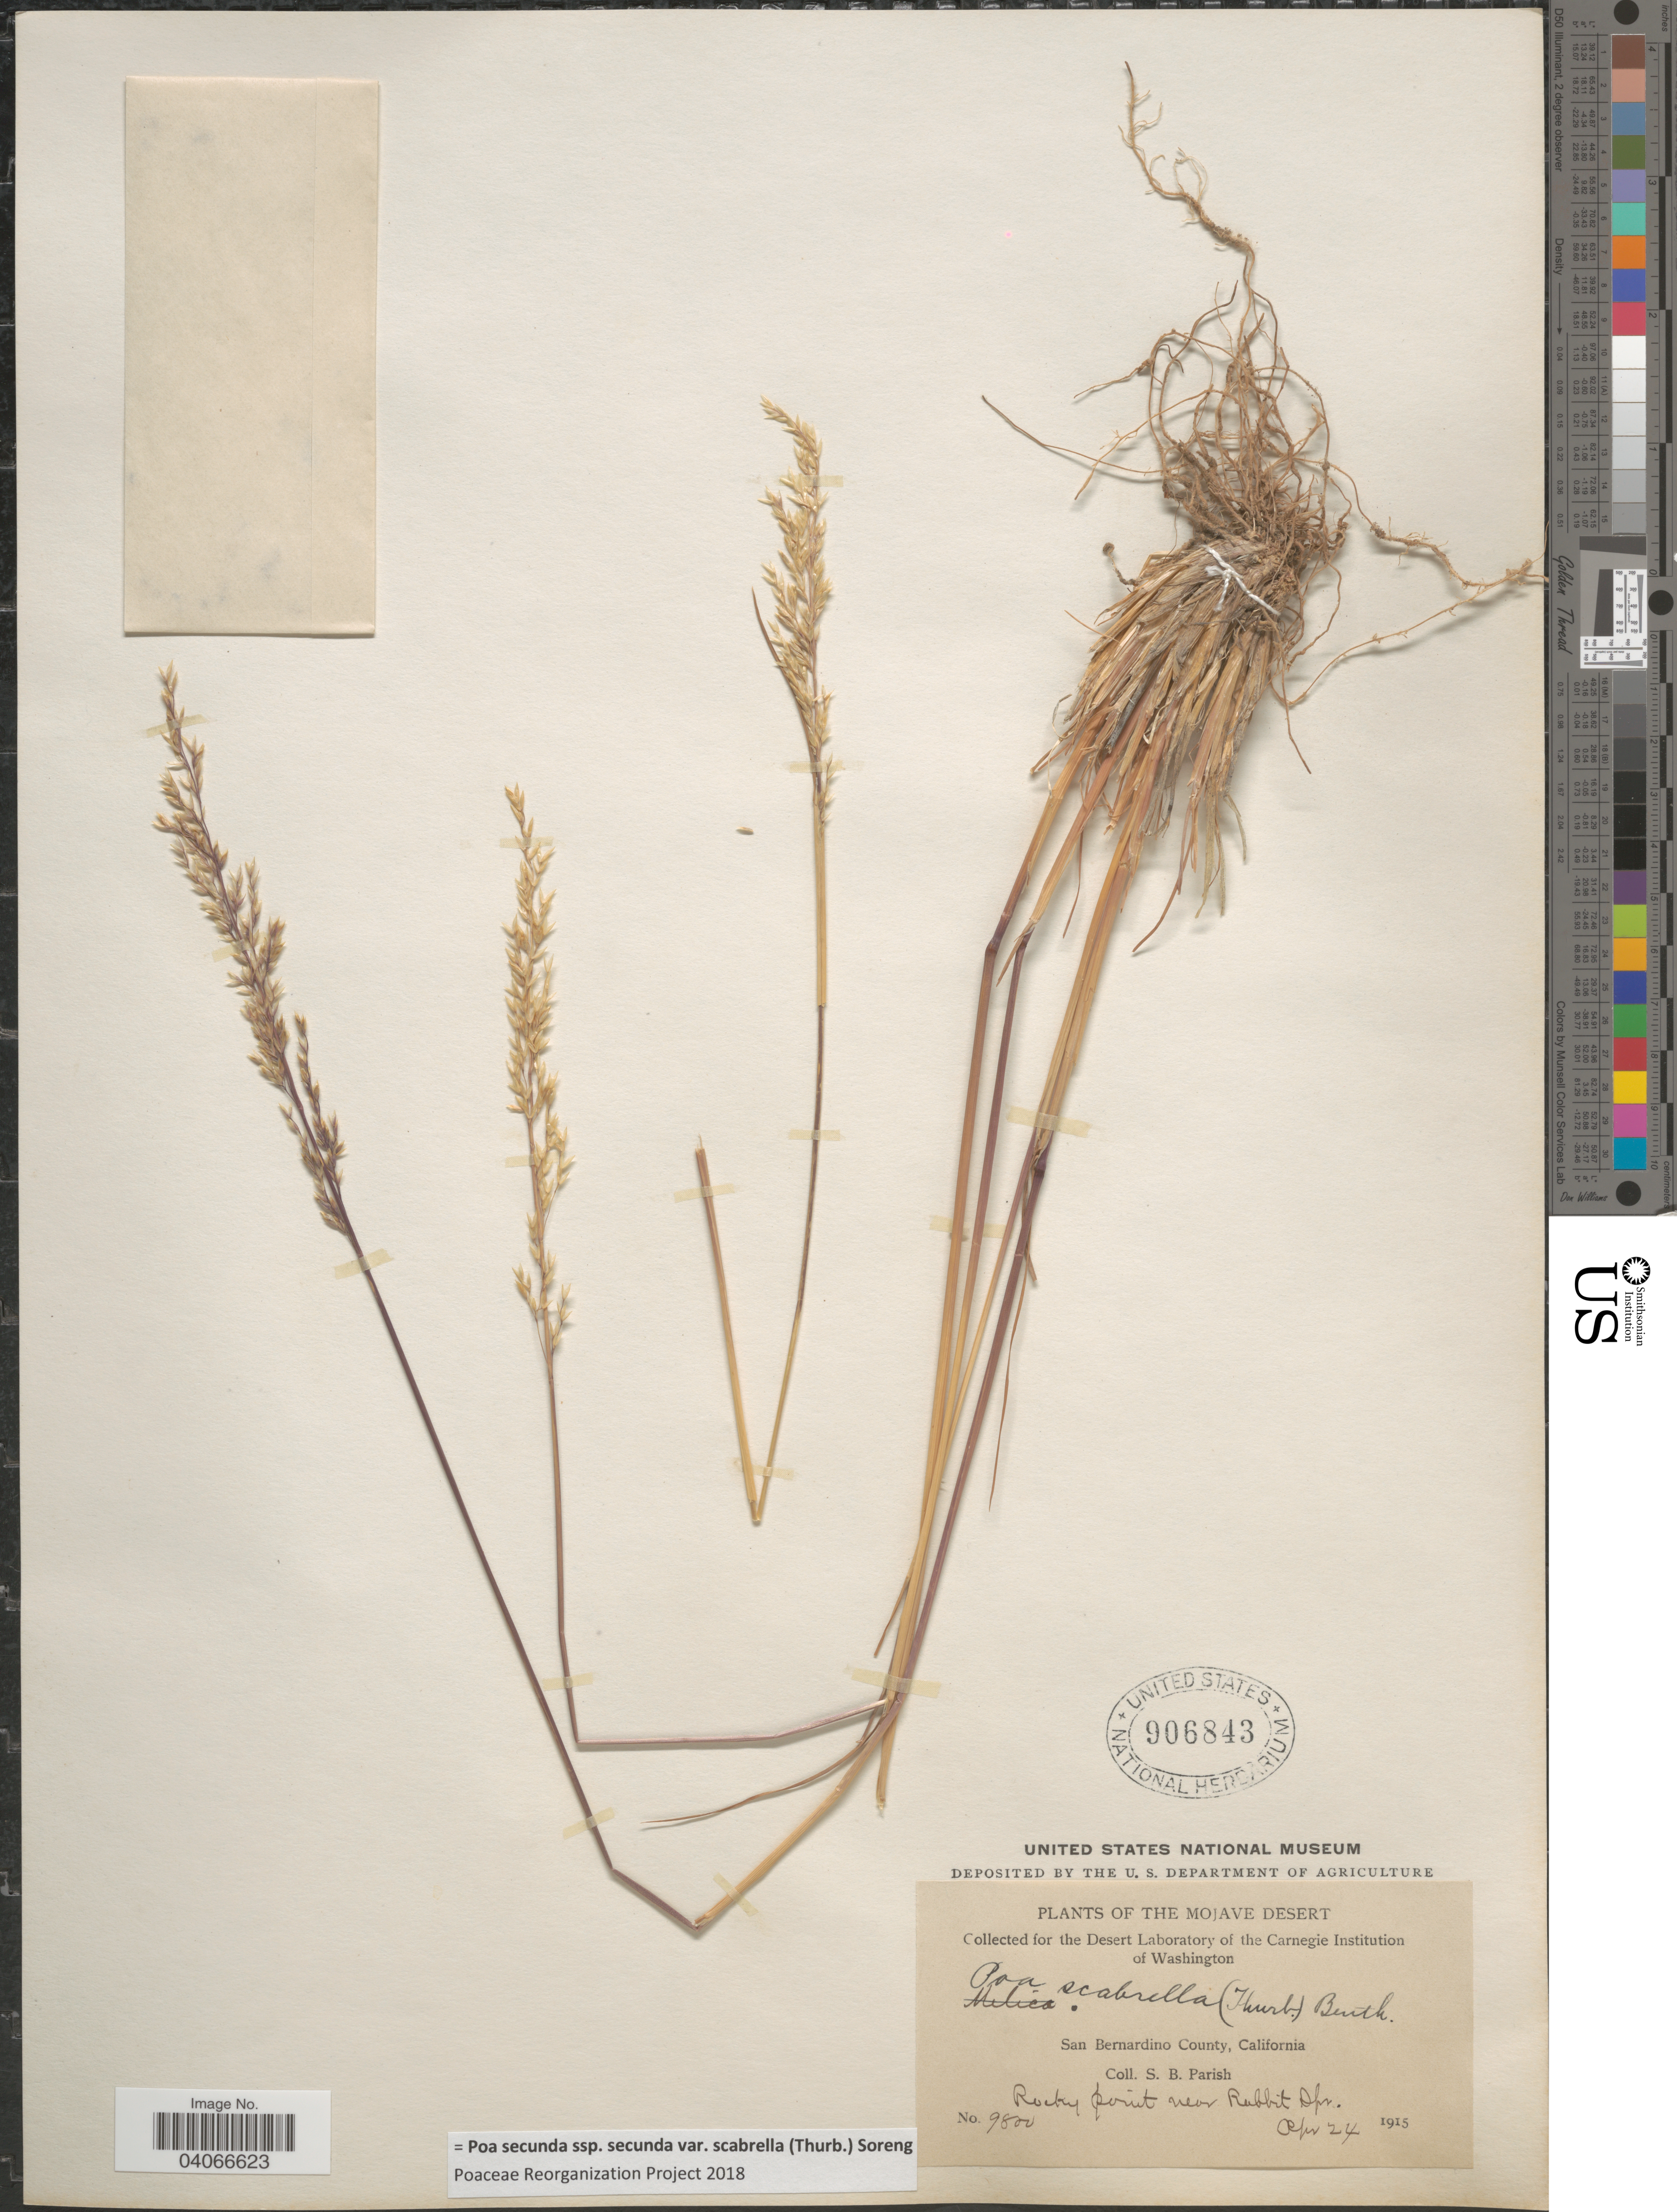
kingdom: Plantae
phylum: Tracheophyta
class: Liliopsida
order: Poales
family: Poaceae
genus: Poa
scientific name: Poa secunda subsp. secunda var. scabrella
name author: (Thurb.) Soreng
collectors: S. B. Parish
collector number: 9800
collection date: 1915-04-24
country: United States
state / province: California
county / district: San Bernardino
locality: The Mojave Desert. San Bernardino County. Rocky Point near Rabbit Spr.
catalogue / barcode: US 906843